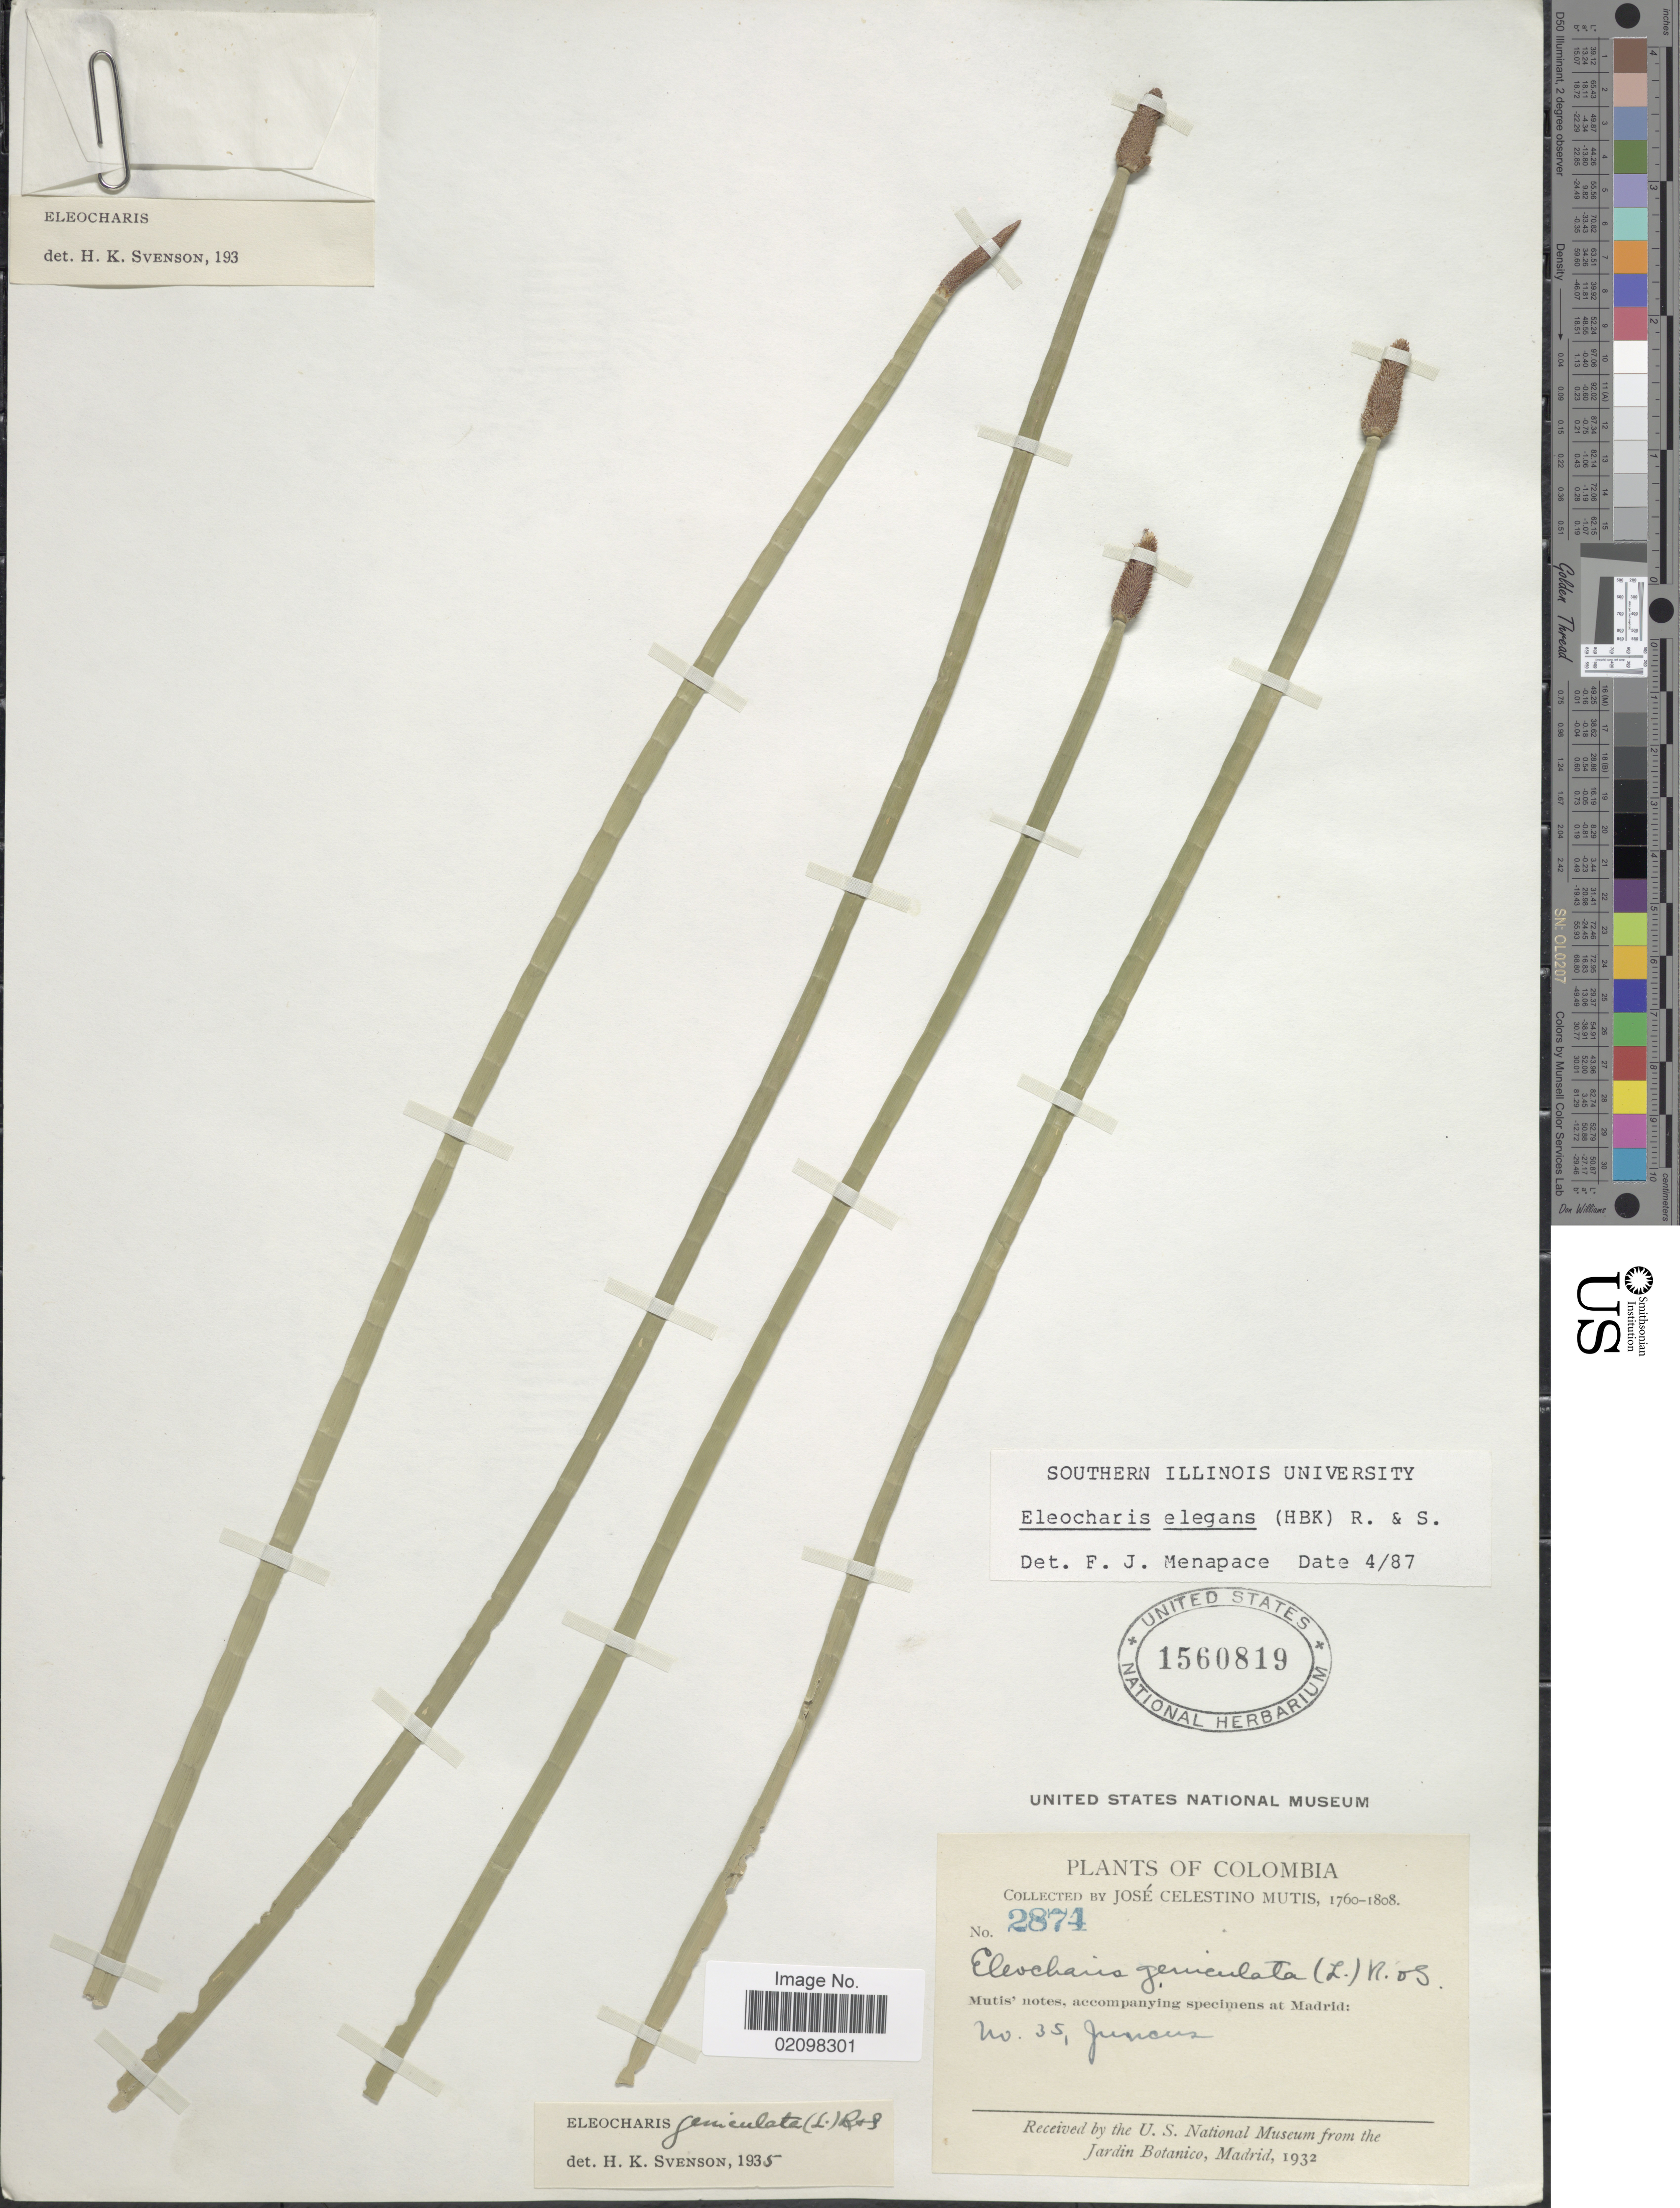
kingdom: Plantae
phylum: Tracheophyta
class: Liliopsida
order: Poales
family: Cyperaceae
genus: Eleocharis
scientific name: Eleocharis elegans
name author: (Kunth) Roem. & Schult.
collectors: J. C. B. Mutis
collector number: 2874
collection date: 1760/1808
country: Colombia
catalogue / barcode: US 1560819